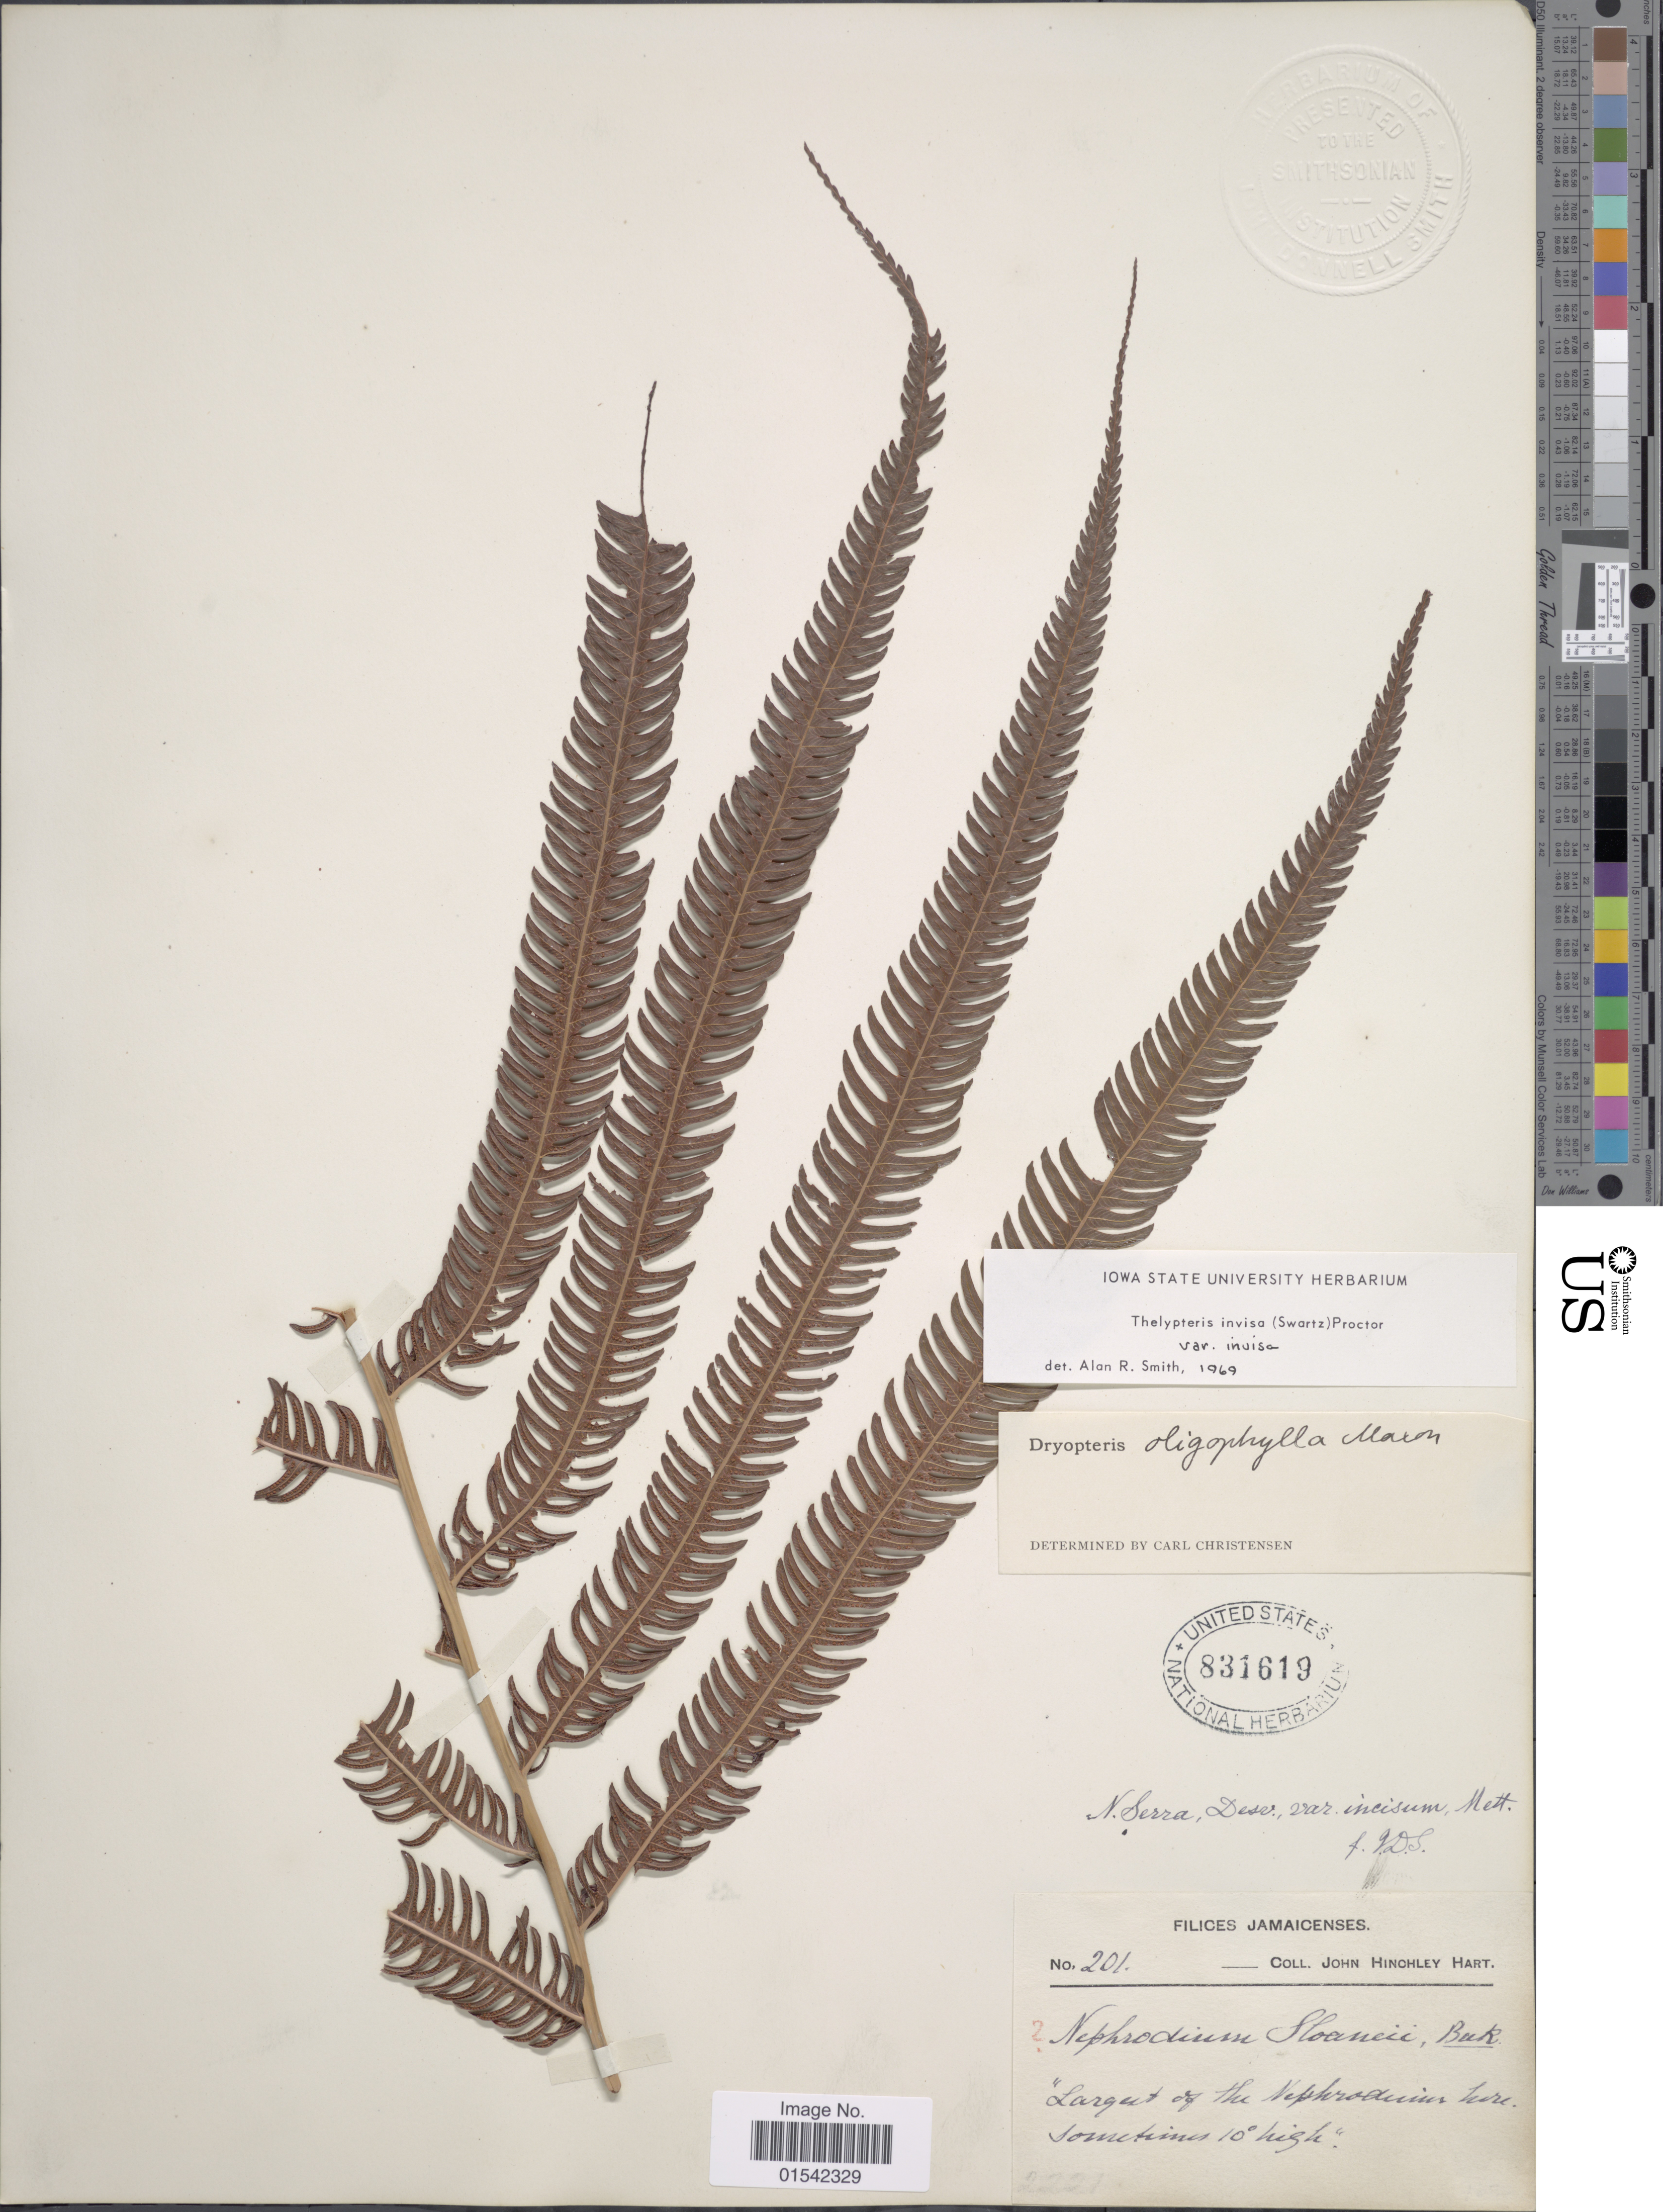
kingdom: Plantae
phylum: Tracheophyta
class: Polypodiopsida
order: Polypodiales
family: Thelypteridaceae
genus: Cyclosorus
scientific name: Cyclosorus grandis (A.R. Sm.) comb. nov., ined 2015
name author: (A.R. Sm.)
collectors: J. H. Hart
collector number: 201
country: Jamaica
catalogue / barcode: US 831619